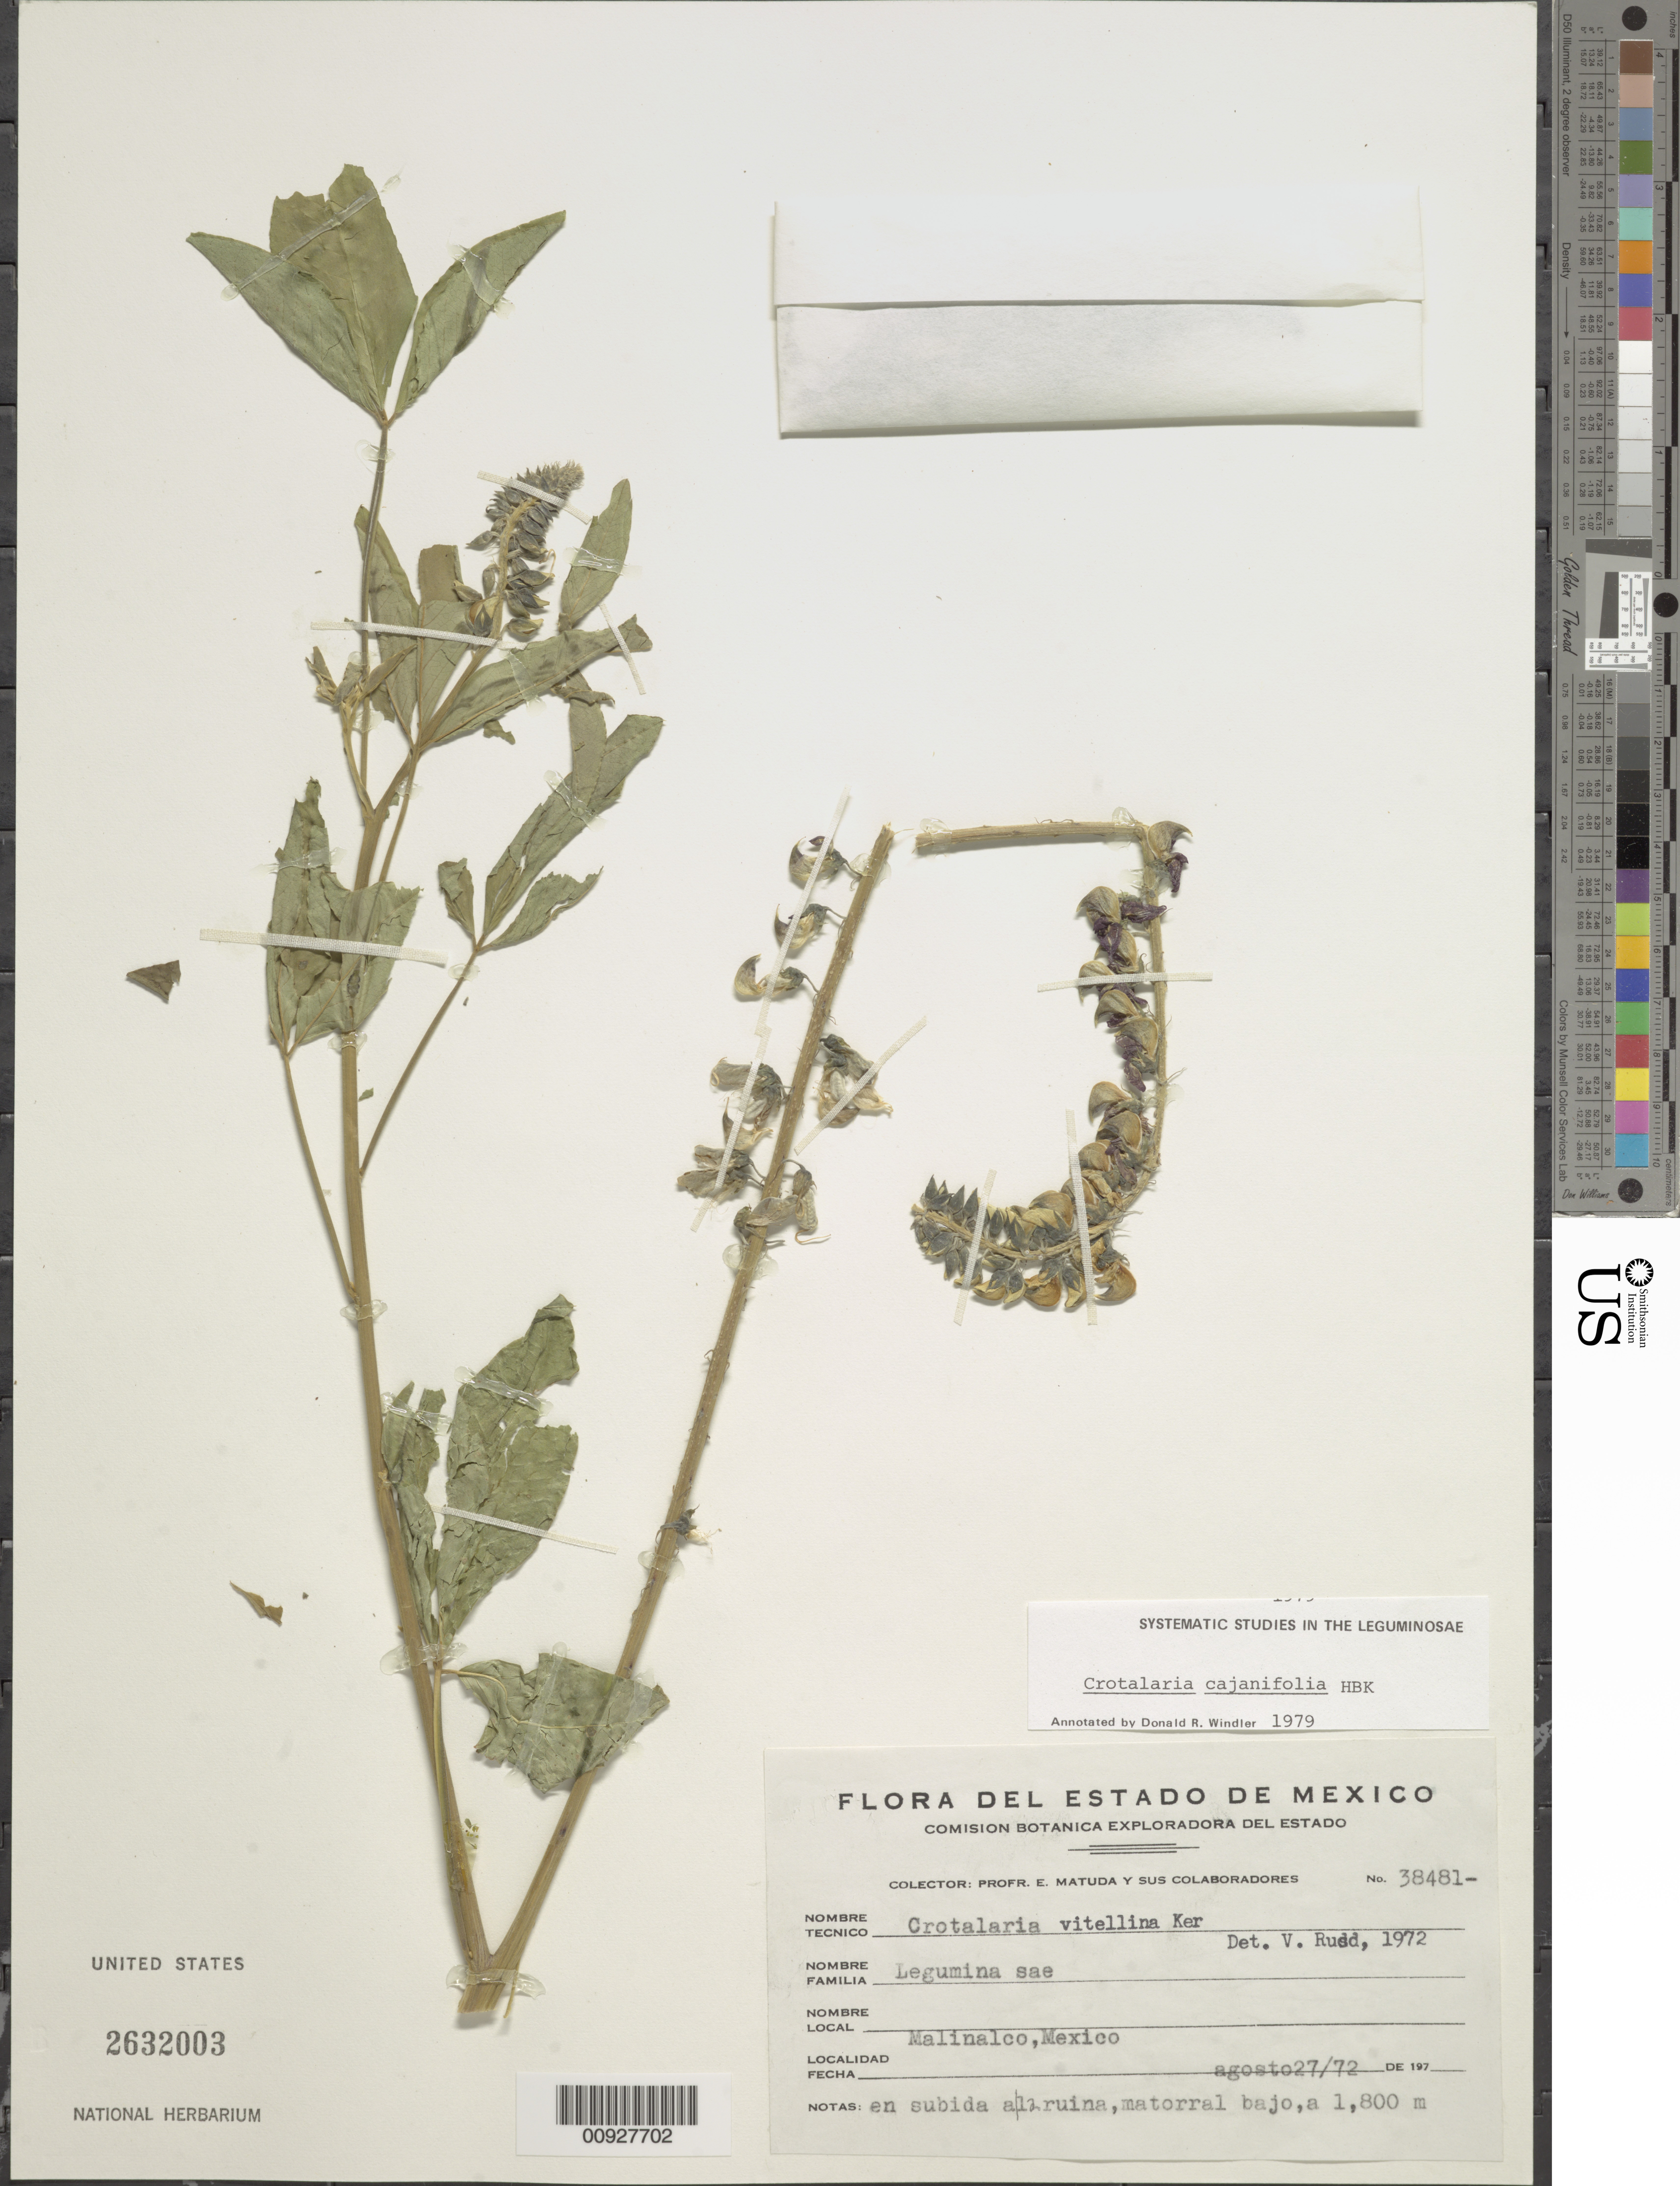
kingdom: Plantae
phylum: Tracheophyta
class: Magnoliopsida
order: Fabales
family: Fabaceae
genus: Crotalaria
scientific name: Crotalaria cajanifolia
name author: Kunth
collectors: E. Matuda & et al.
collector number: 38481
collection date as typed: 27 Aug 1972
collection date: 1972-08-27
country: Mexico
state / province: México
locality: Malinalco, Estado de México. En subida a la ruina.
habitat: Matorral bajo.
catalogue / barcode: US 2632003